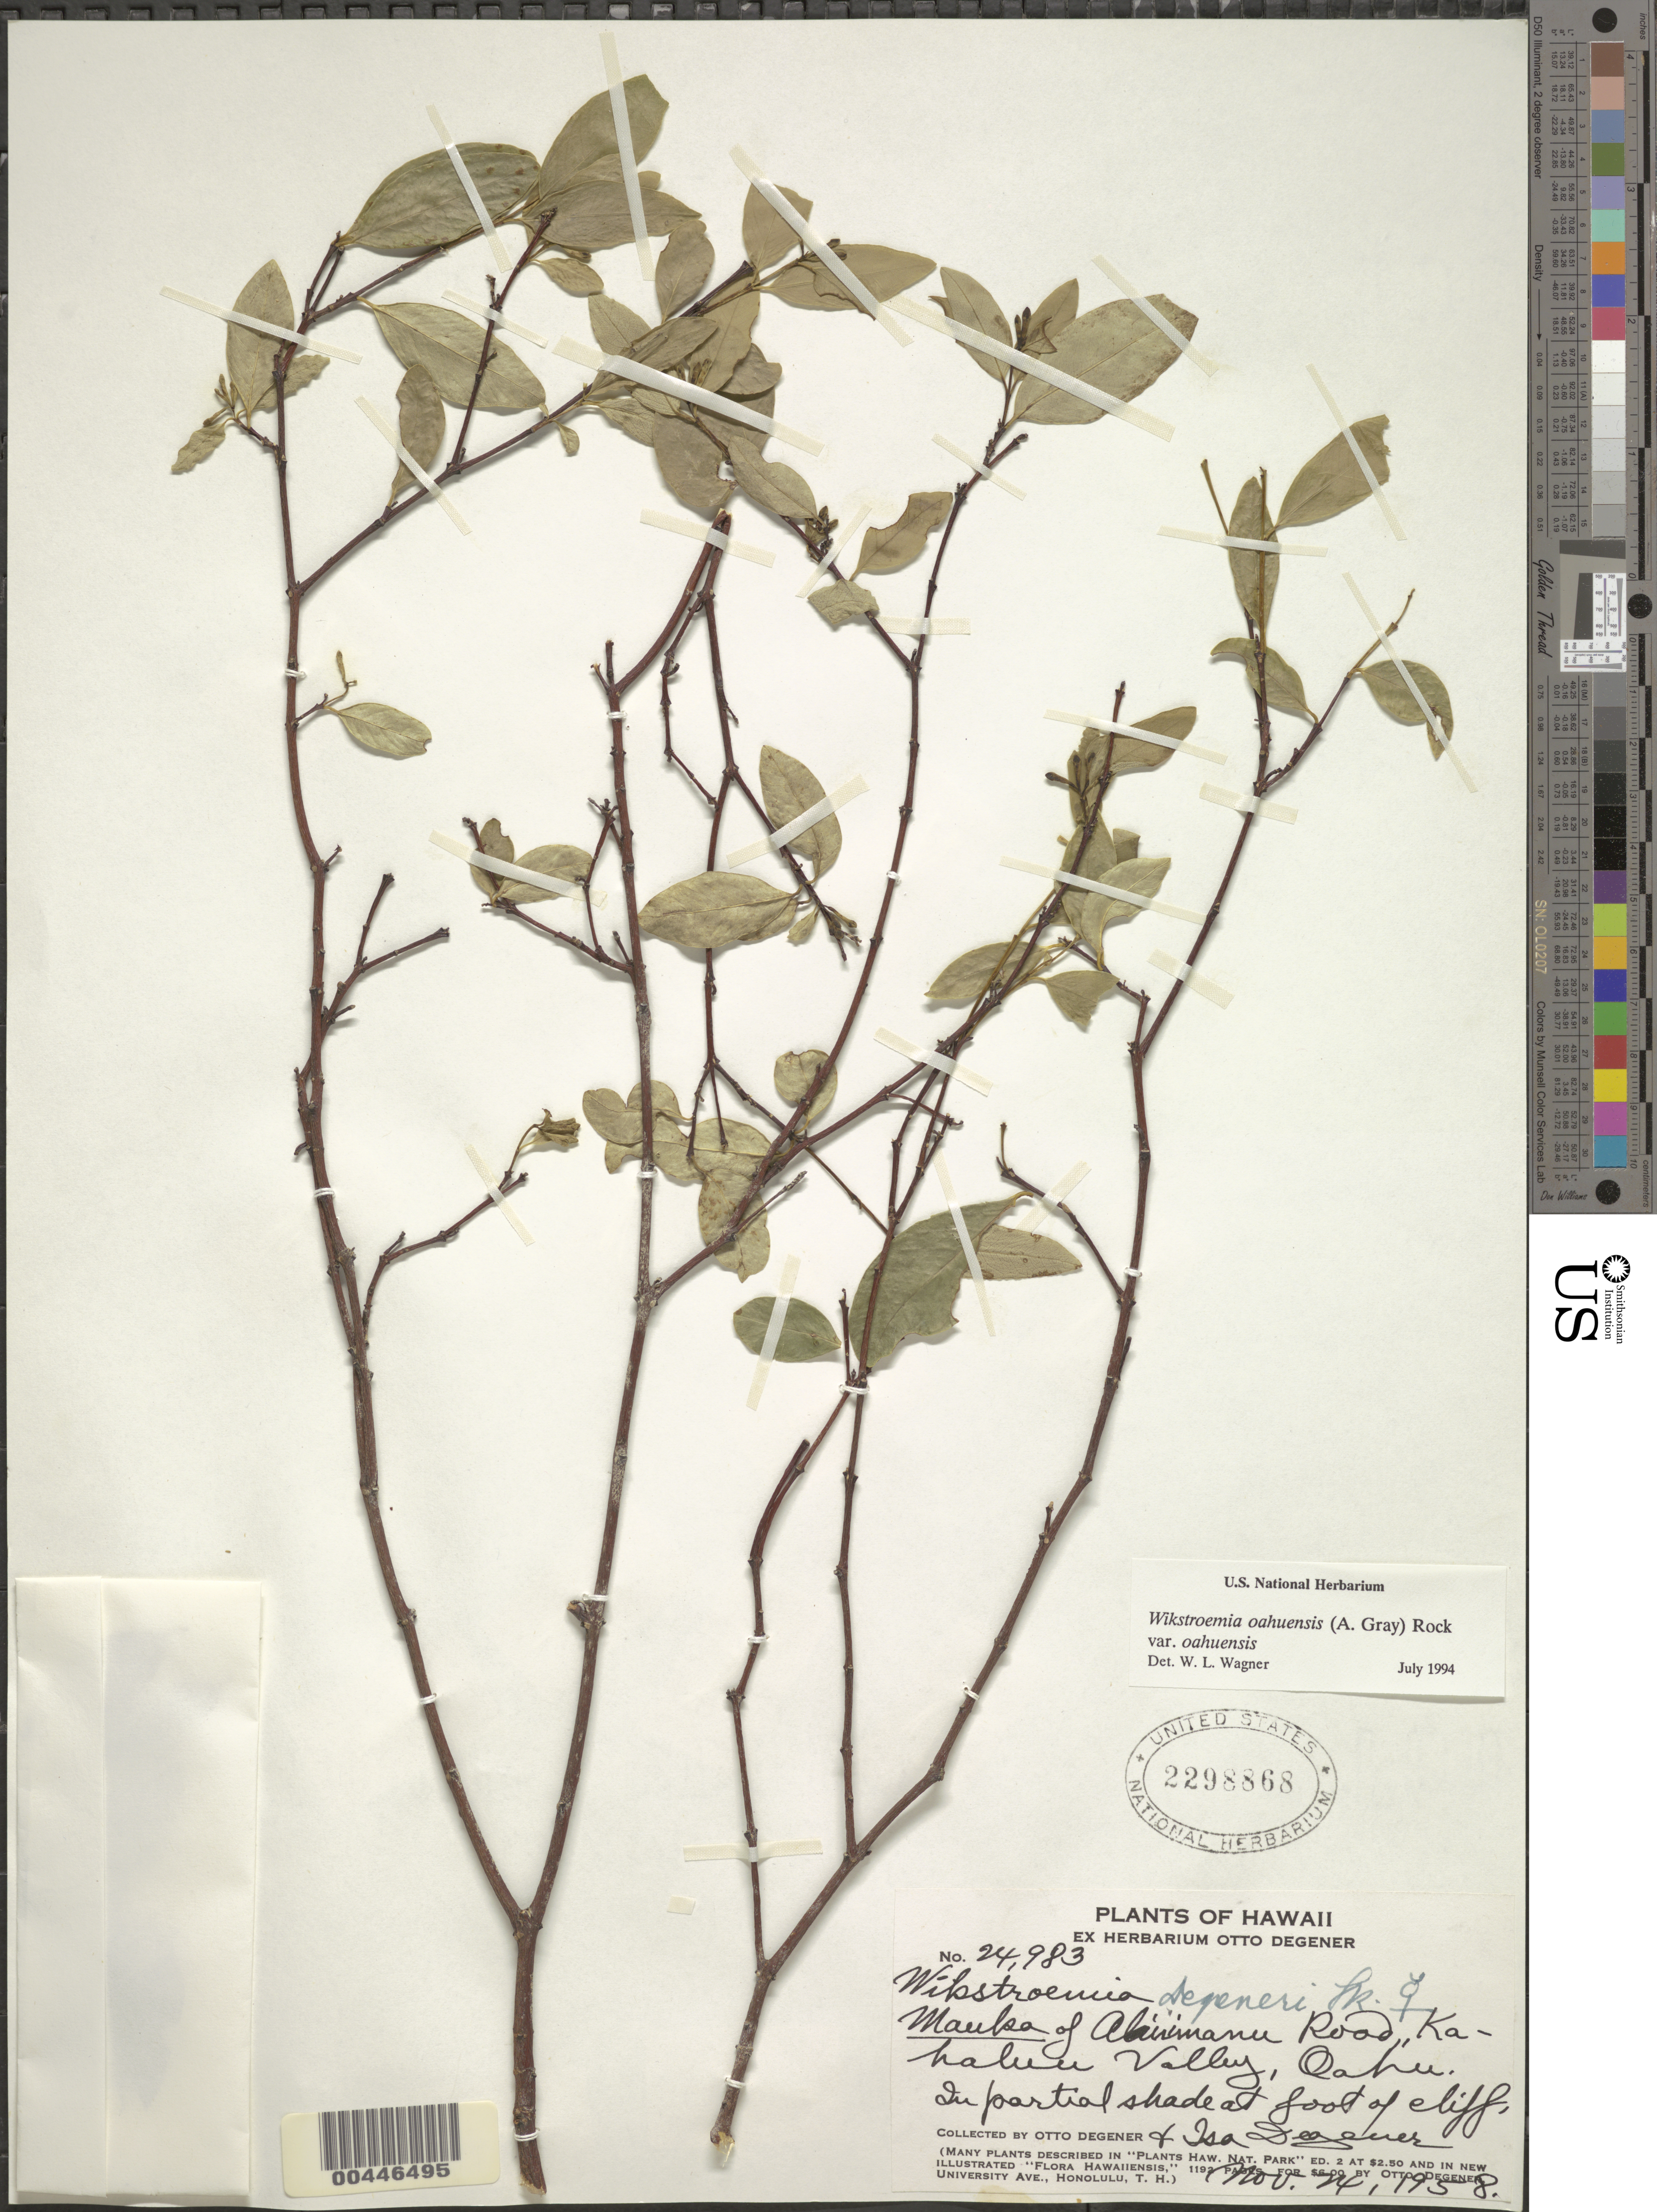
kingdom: Plantae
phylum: Tracheophyta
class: Magnoliopsida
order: Malvales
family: Thymelaeaceae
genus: Wikstroemia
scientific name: Wikstroemia oahuensis var. oahuensis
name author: (A. Gray) Rock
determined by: Wagner, W. L., (BOT), Smithsonian Institution - National Museum of Natural History (UNITED STATES)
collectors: O. Degener & I. Degener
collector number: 24983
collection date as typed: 24 Nov 1958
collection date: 1958-11-24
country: United States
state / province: Hawaii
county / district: Honolulu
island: Oahu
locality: Mauka of Ahuimanu Rd, Kahaluu Valley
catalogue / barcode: US 2298868